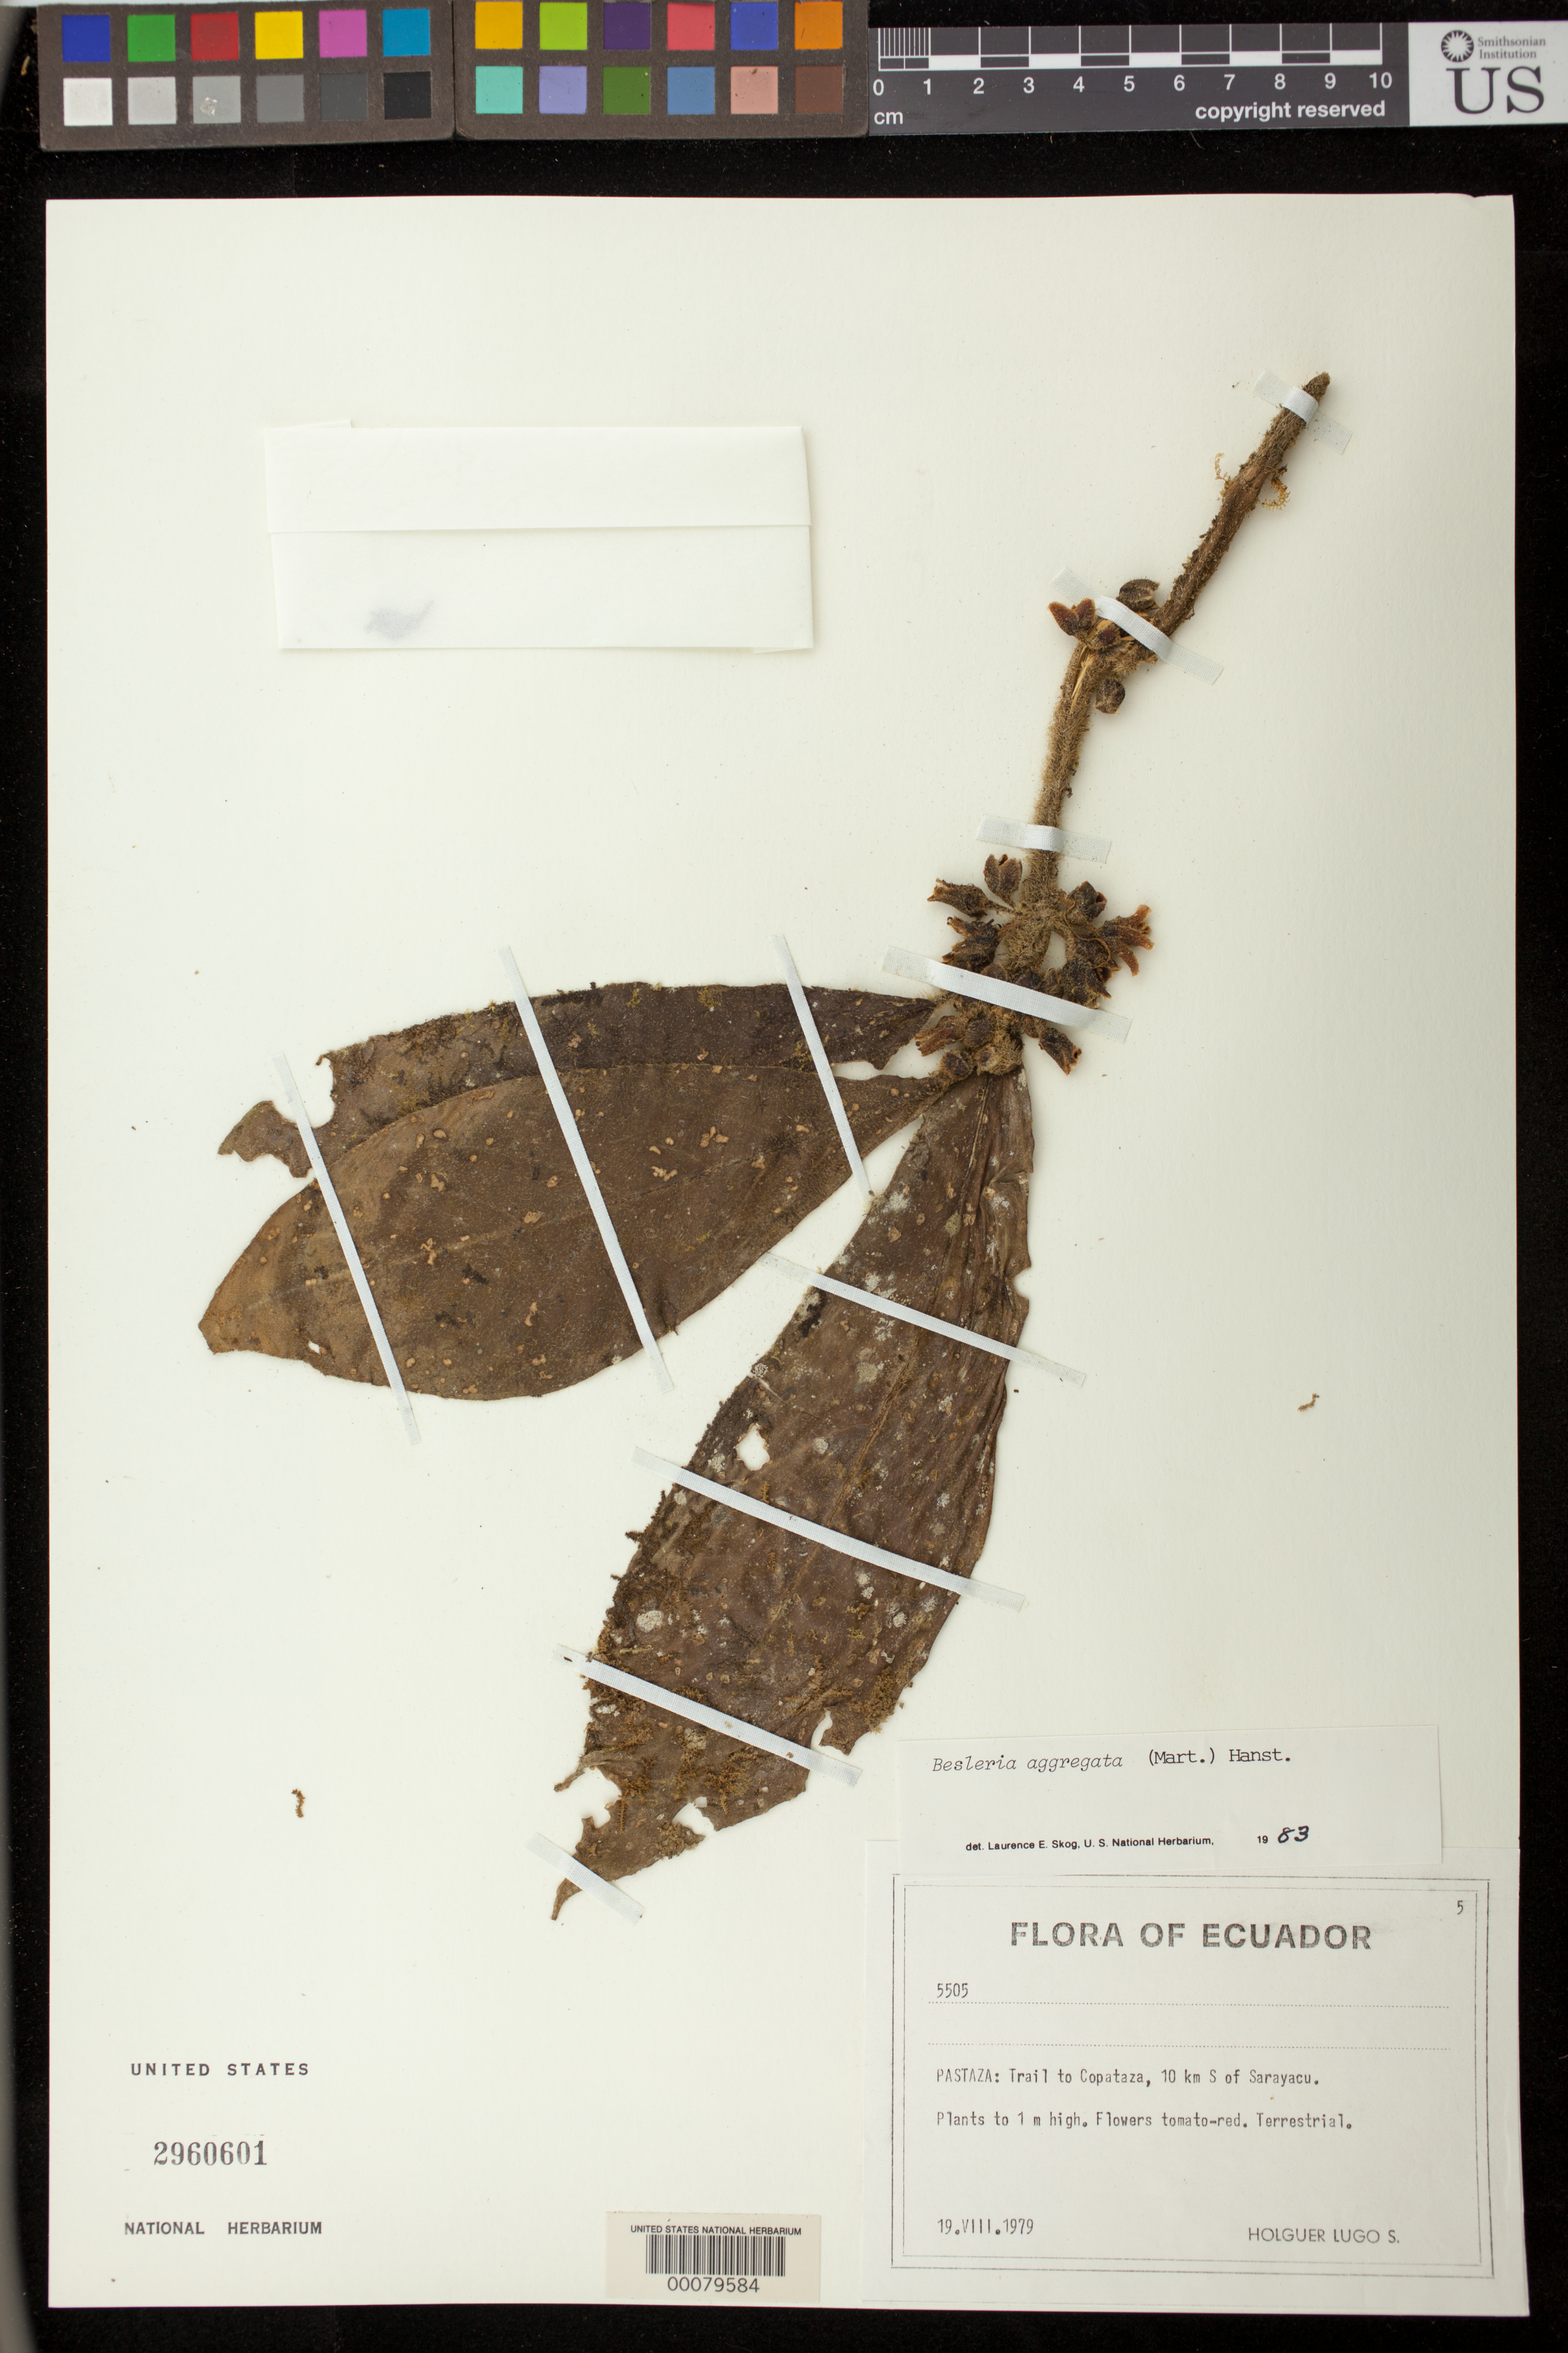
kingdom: Plantae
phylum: Tracheophyta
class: Magnoliopsida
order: Lamiales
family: Gesneriaceae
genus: Besleria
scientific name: Besleria aggregata var. aggregata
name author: (Mart.) Hanst.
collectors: H. Lugo S.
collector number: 5505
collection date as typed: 19 Aug 1979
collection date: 1979-08-19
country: Ecuador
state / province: Pastaza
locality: Trail to Copataza, 10 km S of Sarayacu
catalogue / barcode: US 2960601